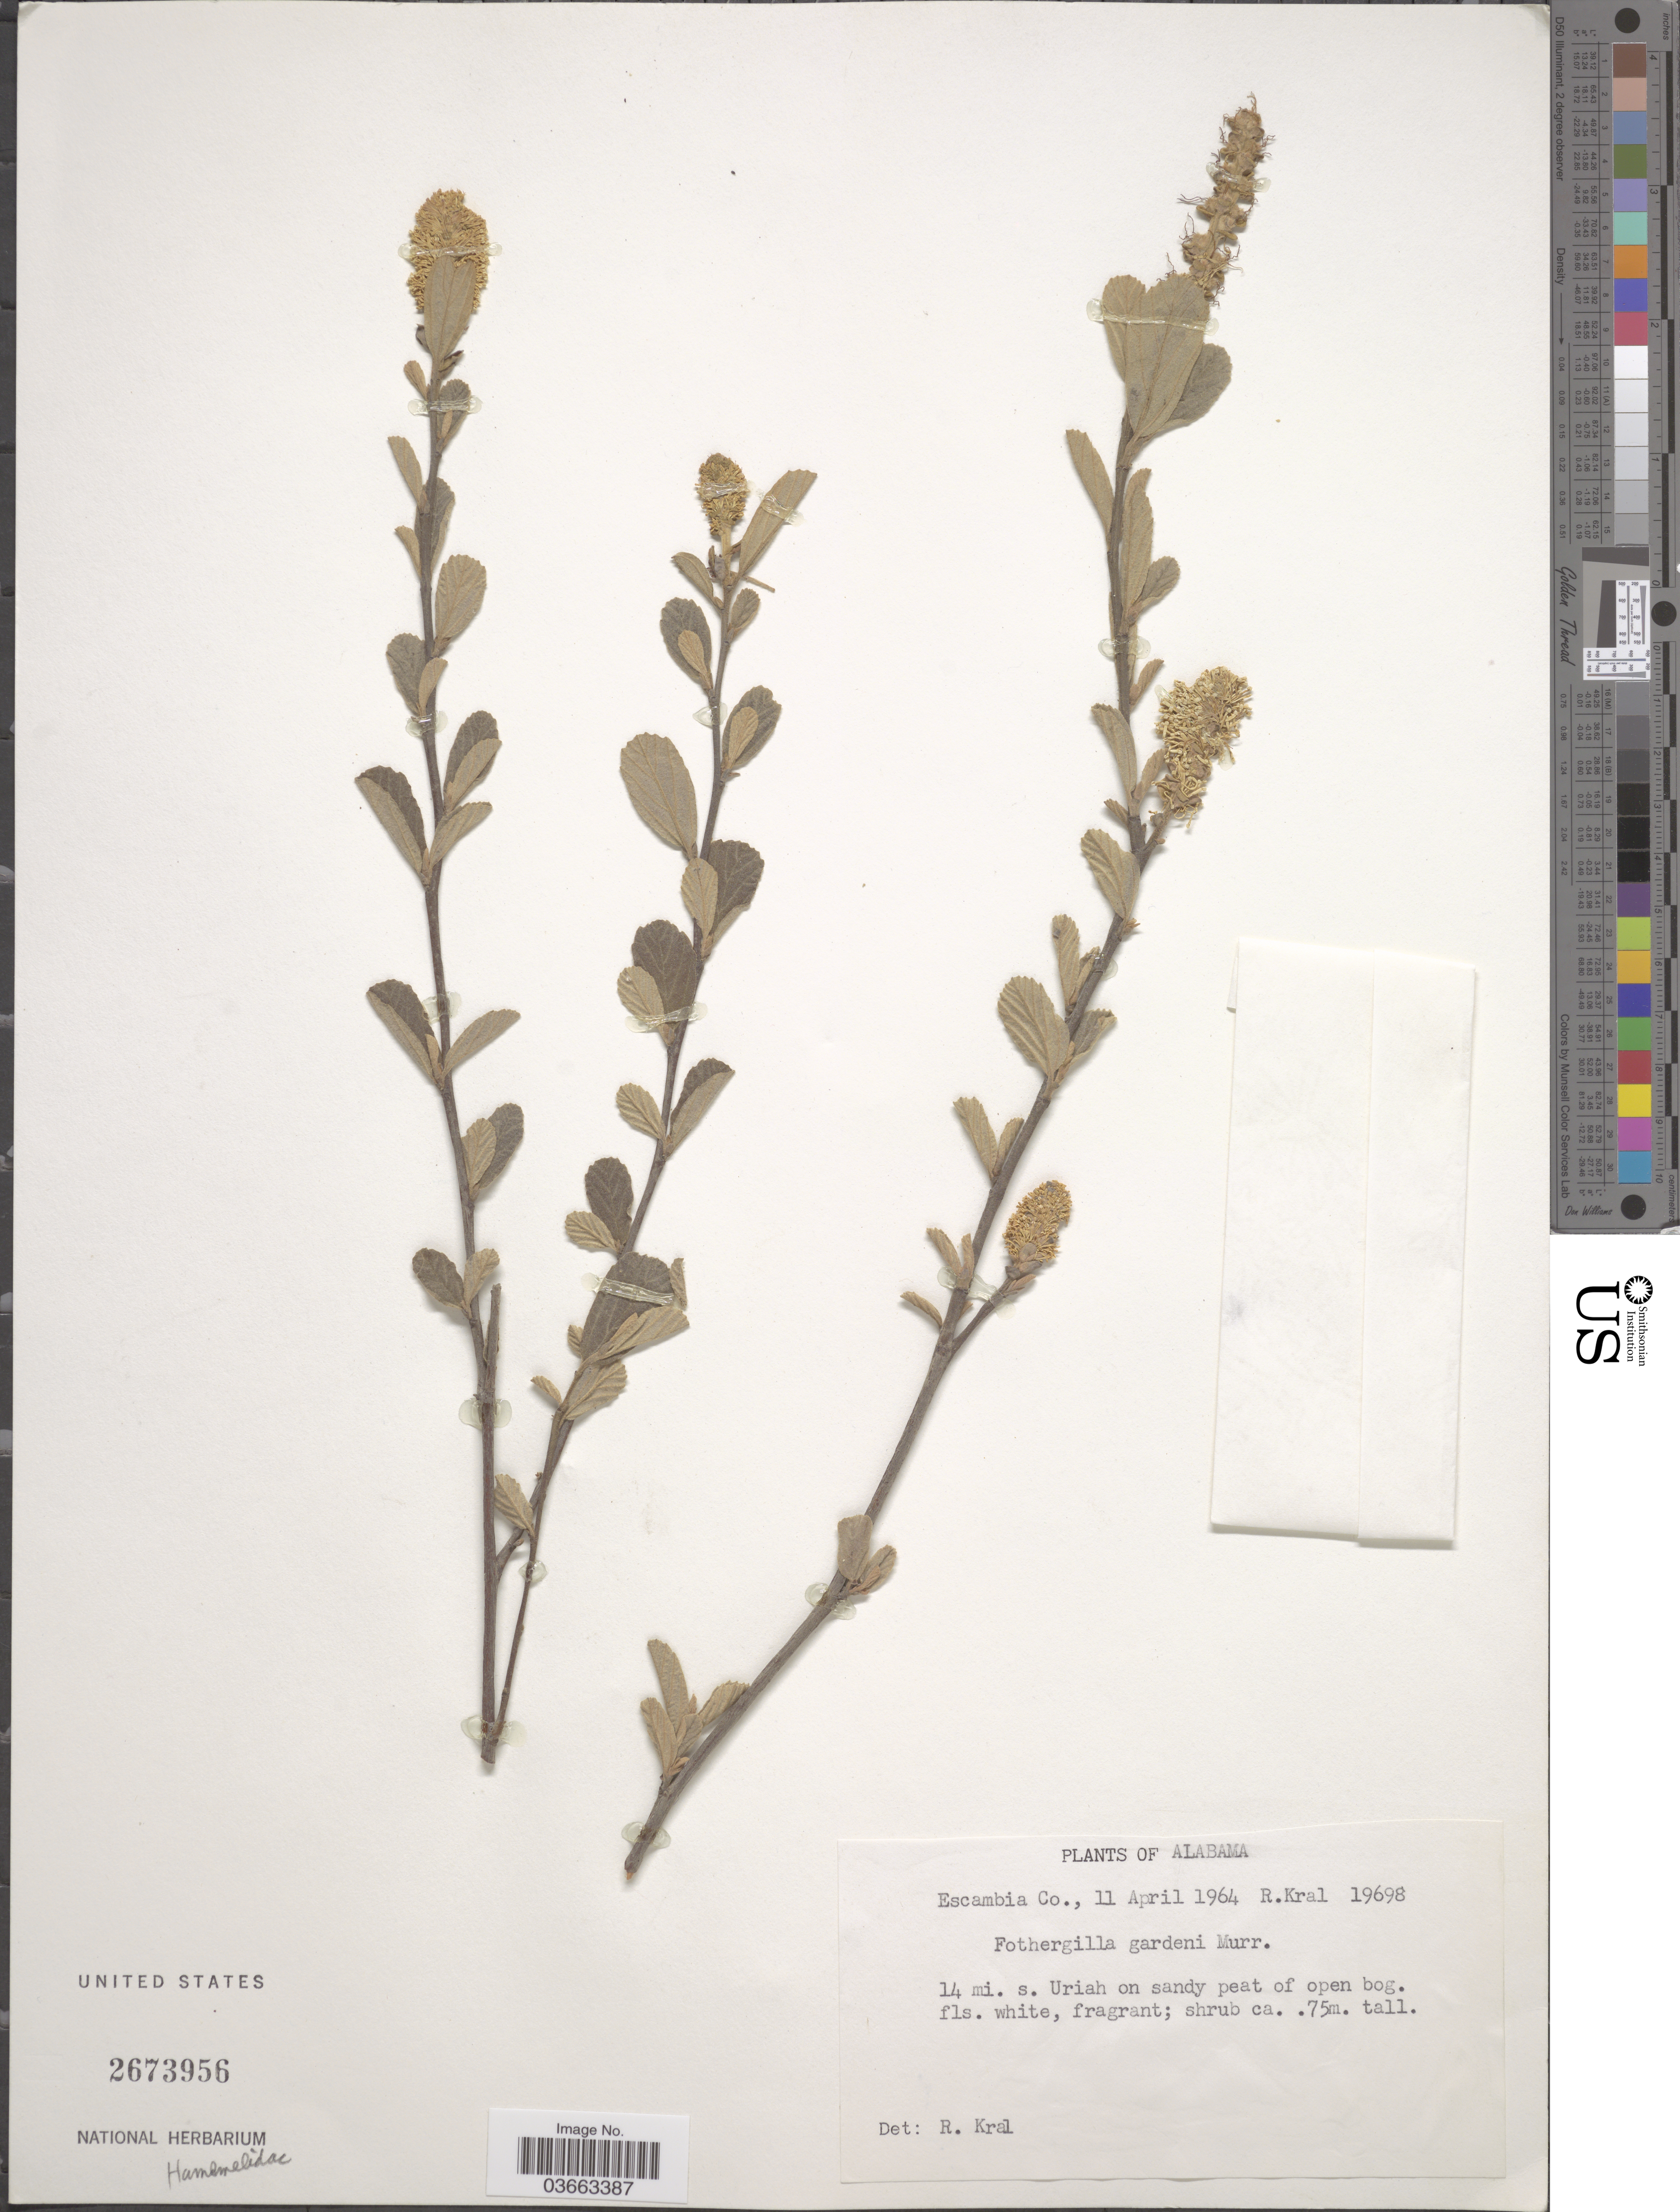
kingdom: Plantae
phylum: Tracheophyta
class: Magnoliopsida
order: Saxifragales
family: Hamamelidaceae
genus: Fothergilla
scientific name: Fothergilla gardenii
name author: L.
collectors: R. Kral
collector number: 19698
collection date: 1964-04-11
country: United States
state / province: Alabama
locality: Escambia Co. 14 mi. s. Uriah on sandy peat of open bog.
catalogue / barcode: US 2673956